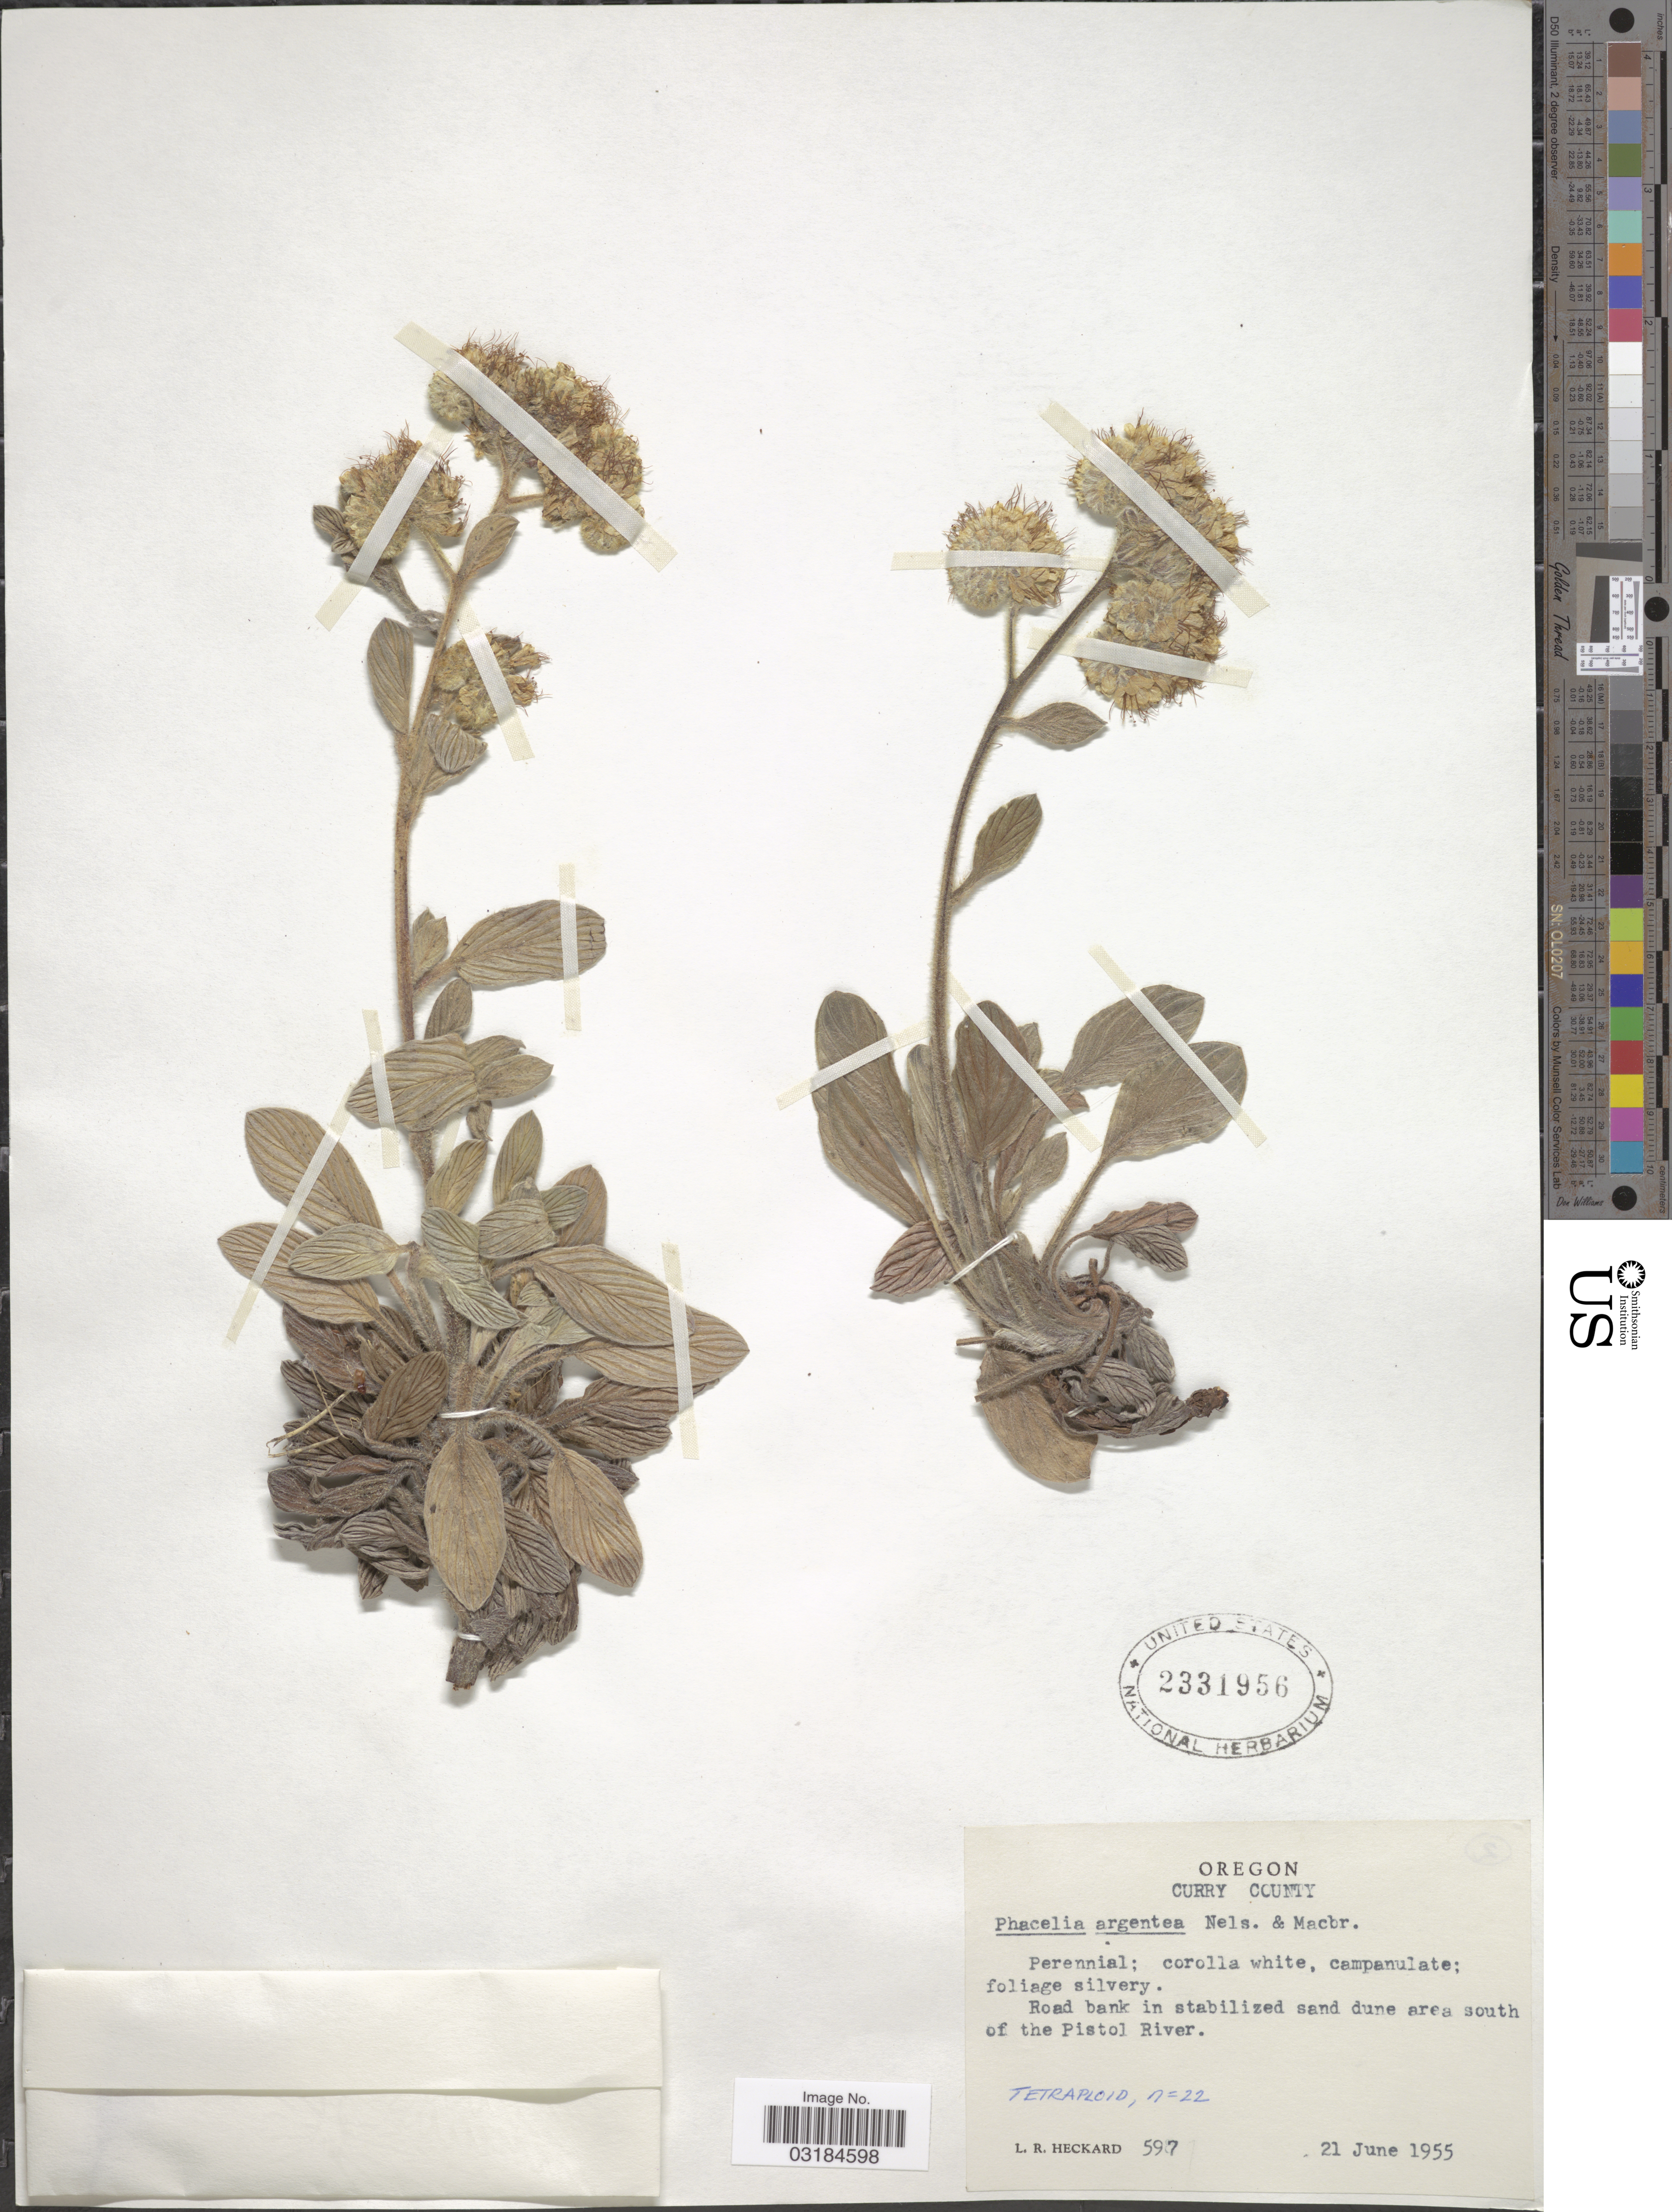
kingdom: Plantae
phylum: Tracheophyta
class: Magnoliopsida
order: Boraginales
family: Hydrophyllaceae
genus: Phacelia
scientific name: Phacelia argentea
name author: A. Nelson & J.F. Macbr.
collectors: L. R. Heckard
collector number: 597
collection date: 1955-06-21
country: United States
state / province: Oregon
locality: Curry County. Road bank in stabilized sand dune area south of the Pistol River.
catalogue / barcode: US 2331956